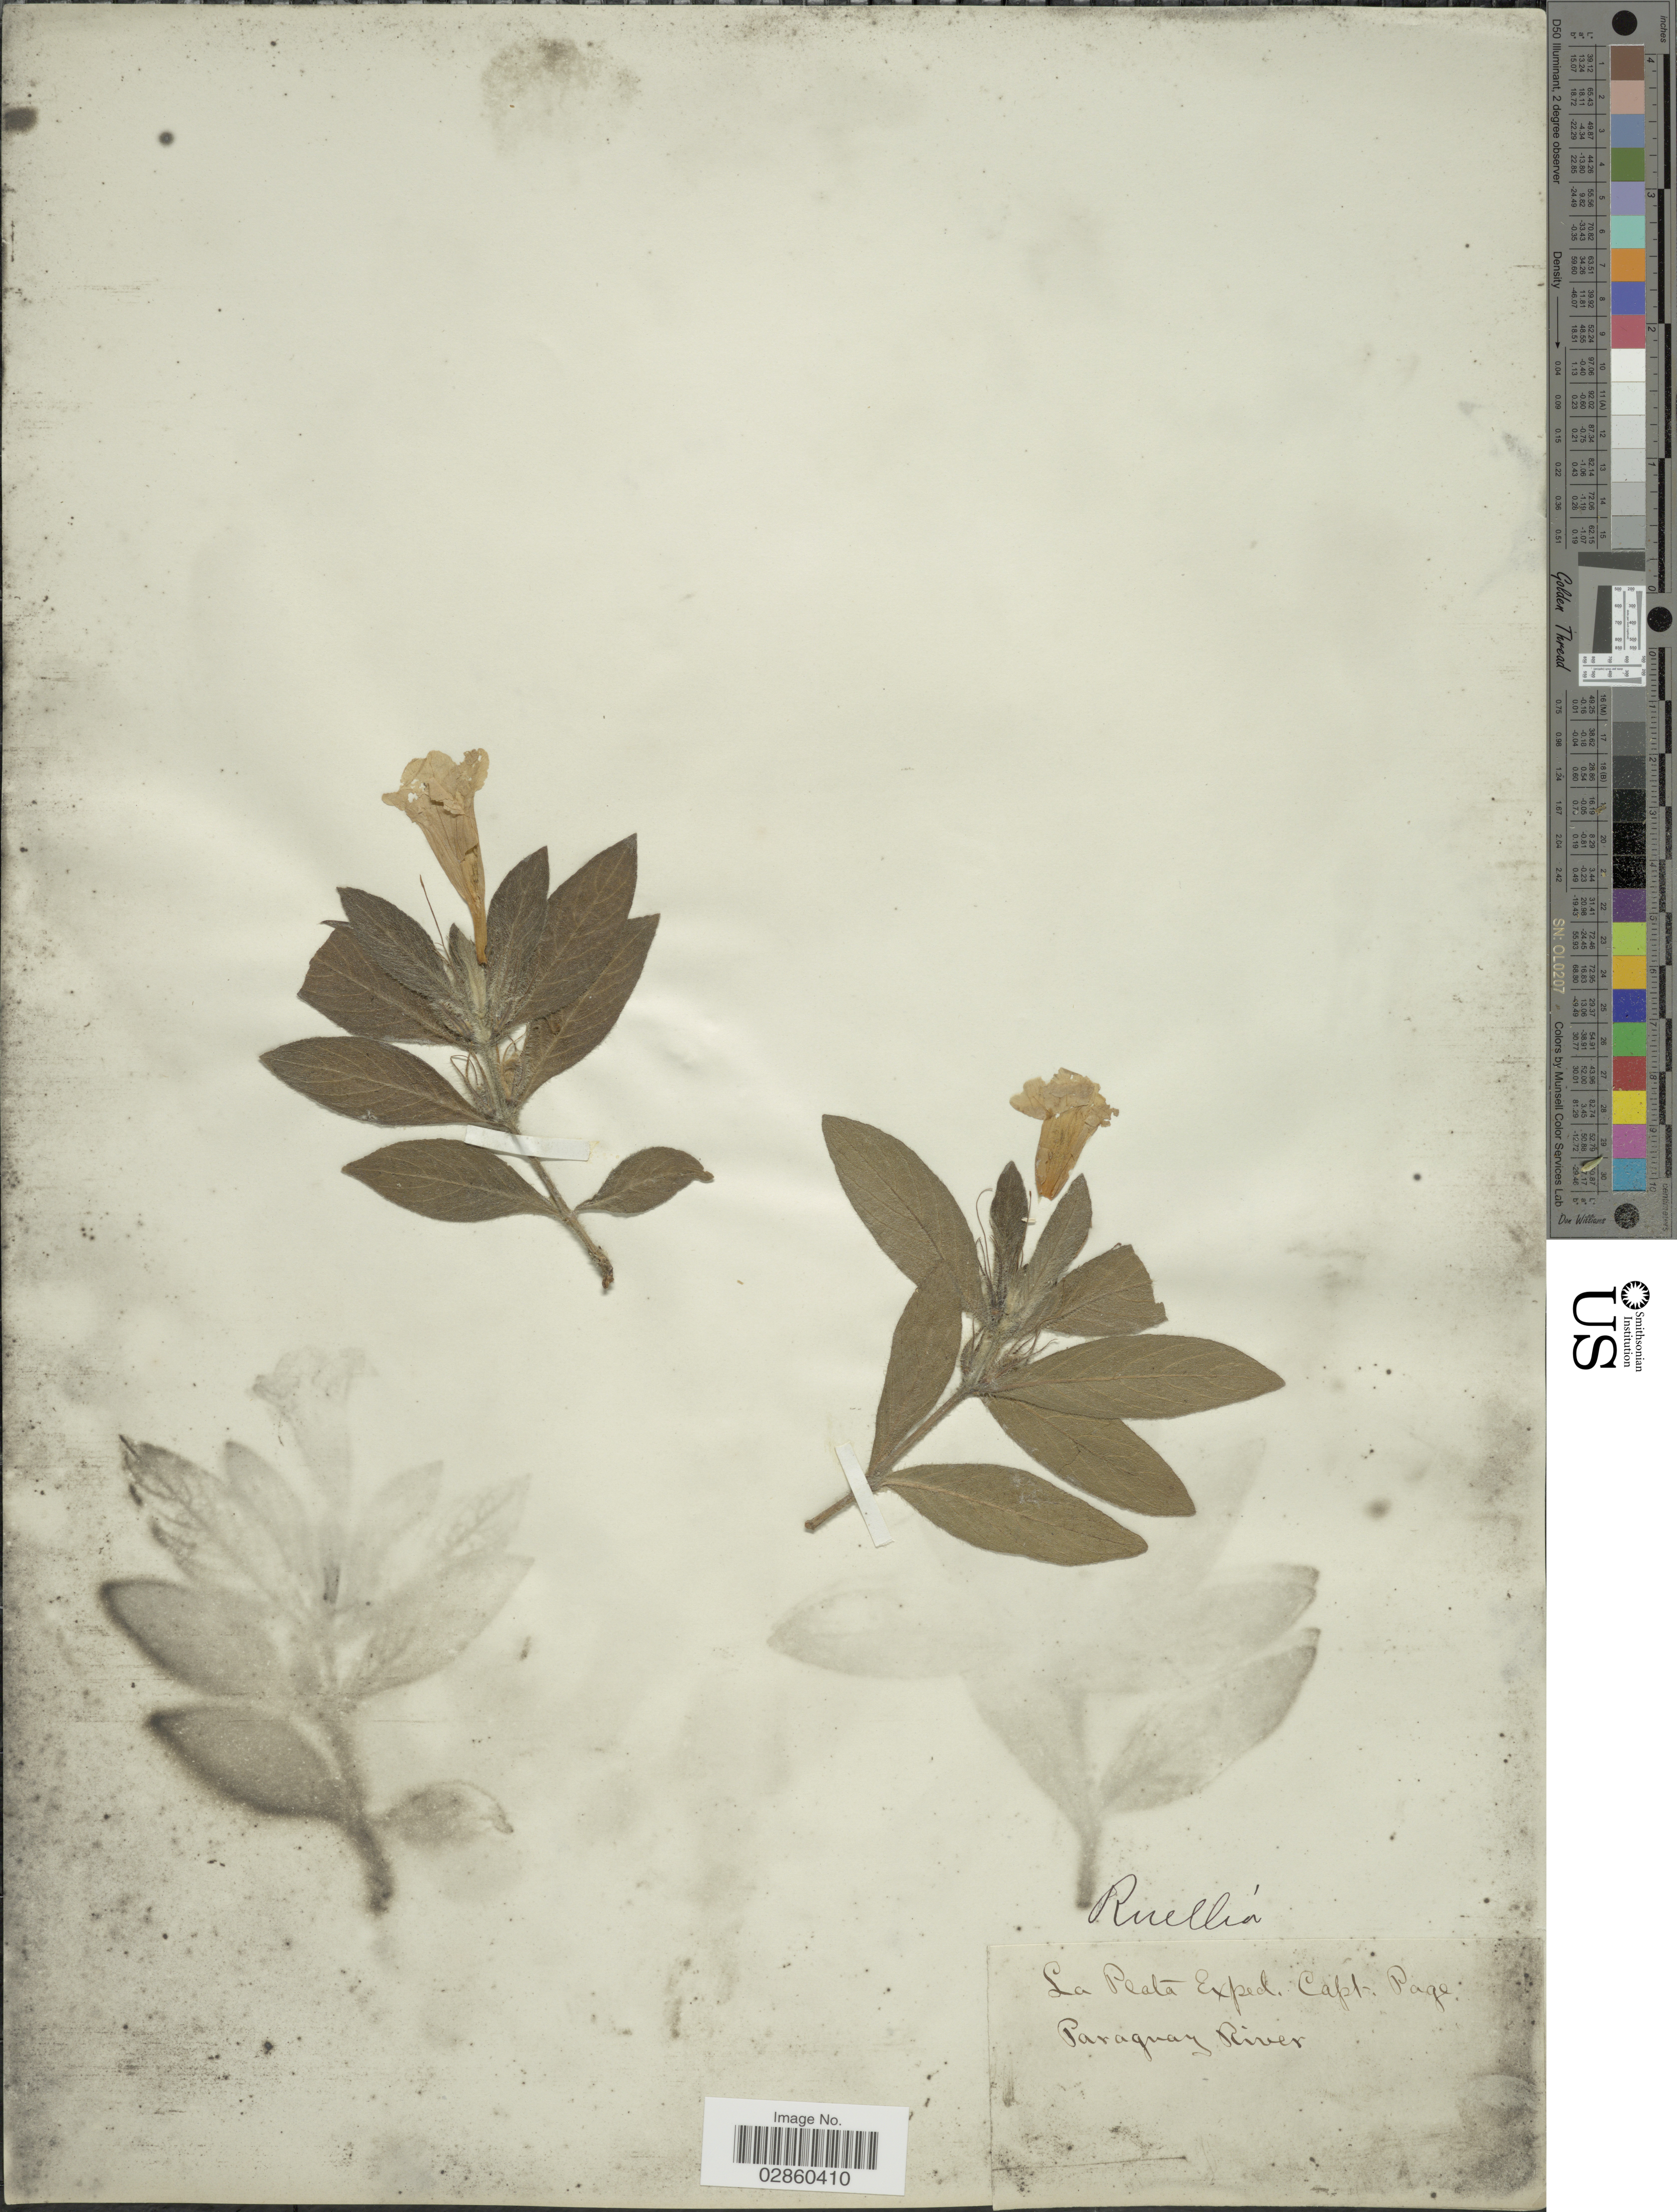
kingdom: Plantae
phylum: Tracheophyta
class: Magnoliopsida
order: Lamiales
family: Acanthaceae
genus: Ruellia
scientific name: Ruellia geminiflora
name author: Kunth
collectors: -. Page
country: Paraguay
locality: La Plata, Paraguay River.